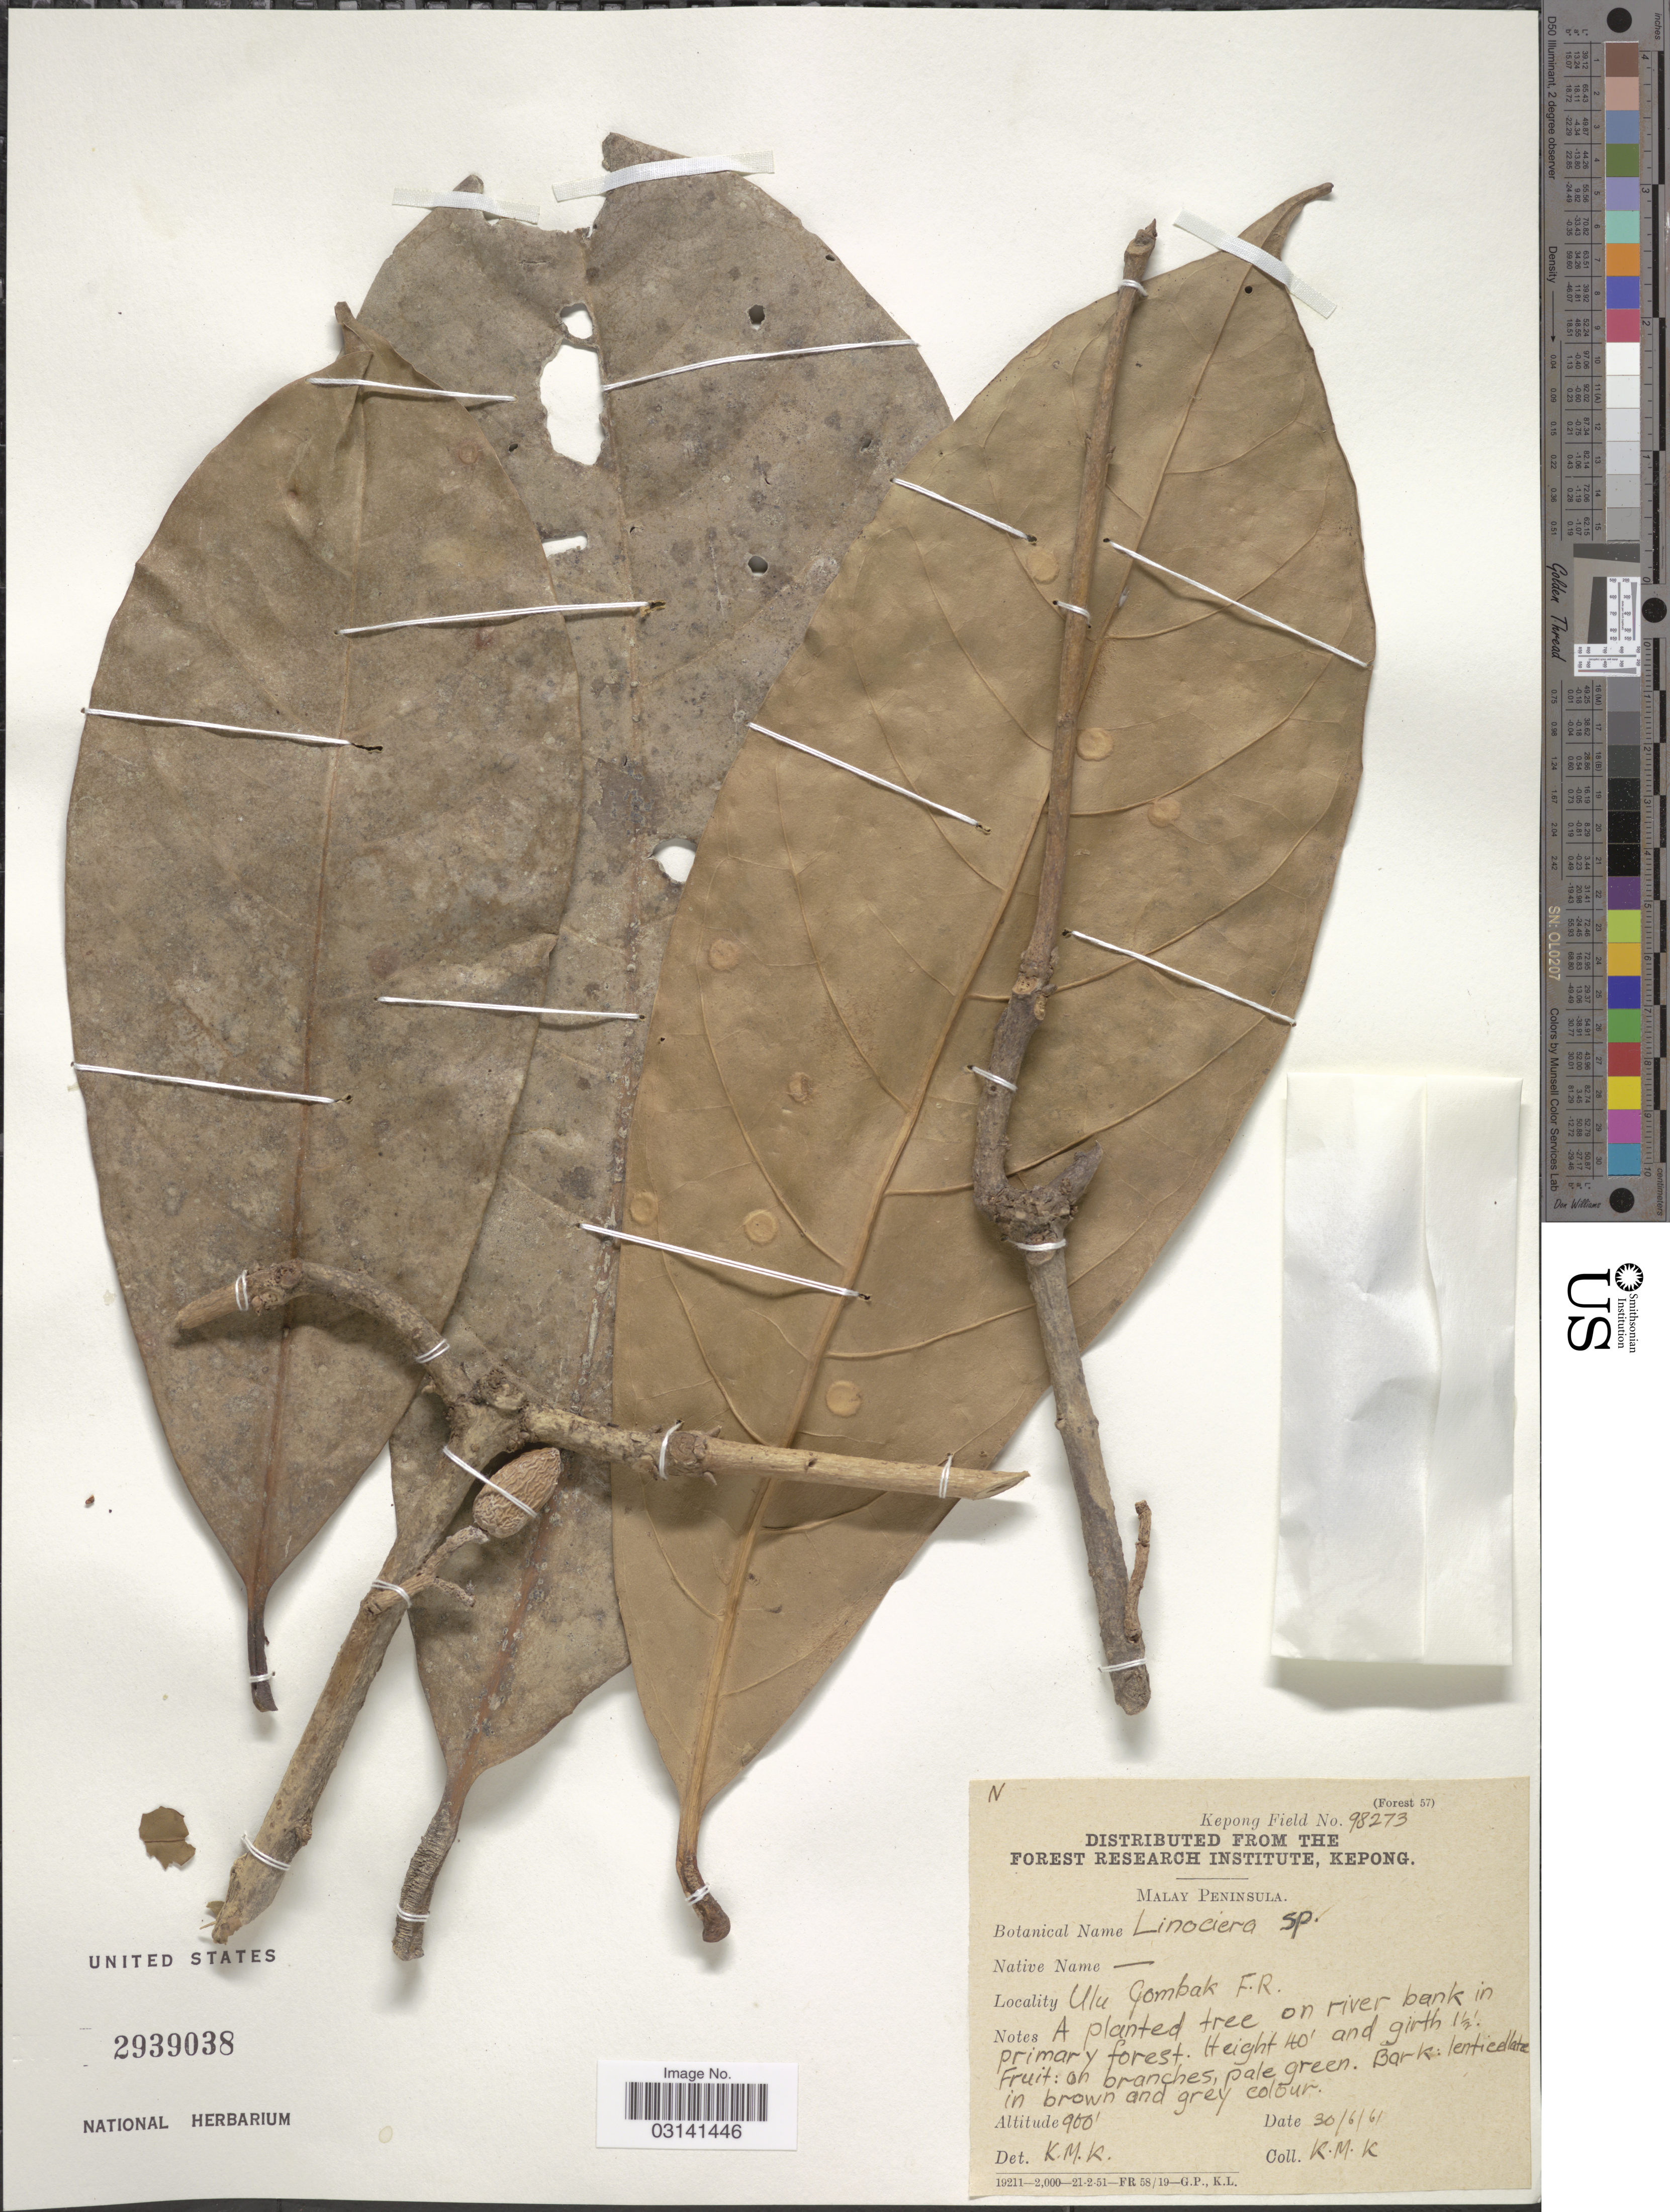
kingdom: Plantae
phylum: Tracheophyta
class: Magnoliopsida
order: Lamiales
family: Oleaceae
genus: Chionanthus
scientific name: Chionanthus sp.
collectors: K. M. K.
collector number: Kepong Field 98273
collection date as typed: Transcribed d/m/y: 30/6/61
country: Malaysia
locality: Malay Peninsula. Ulu Gombak F.R.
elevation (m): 274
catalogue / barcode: US 2939038